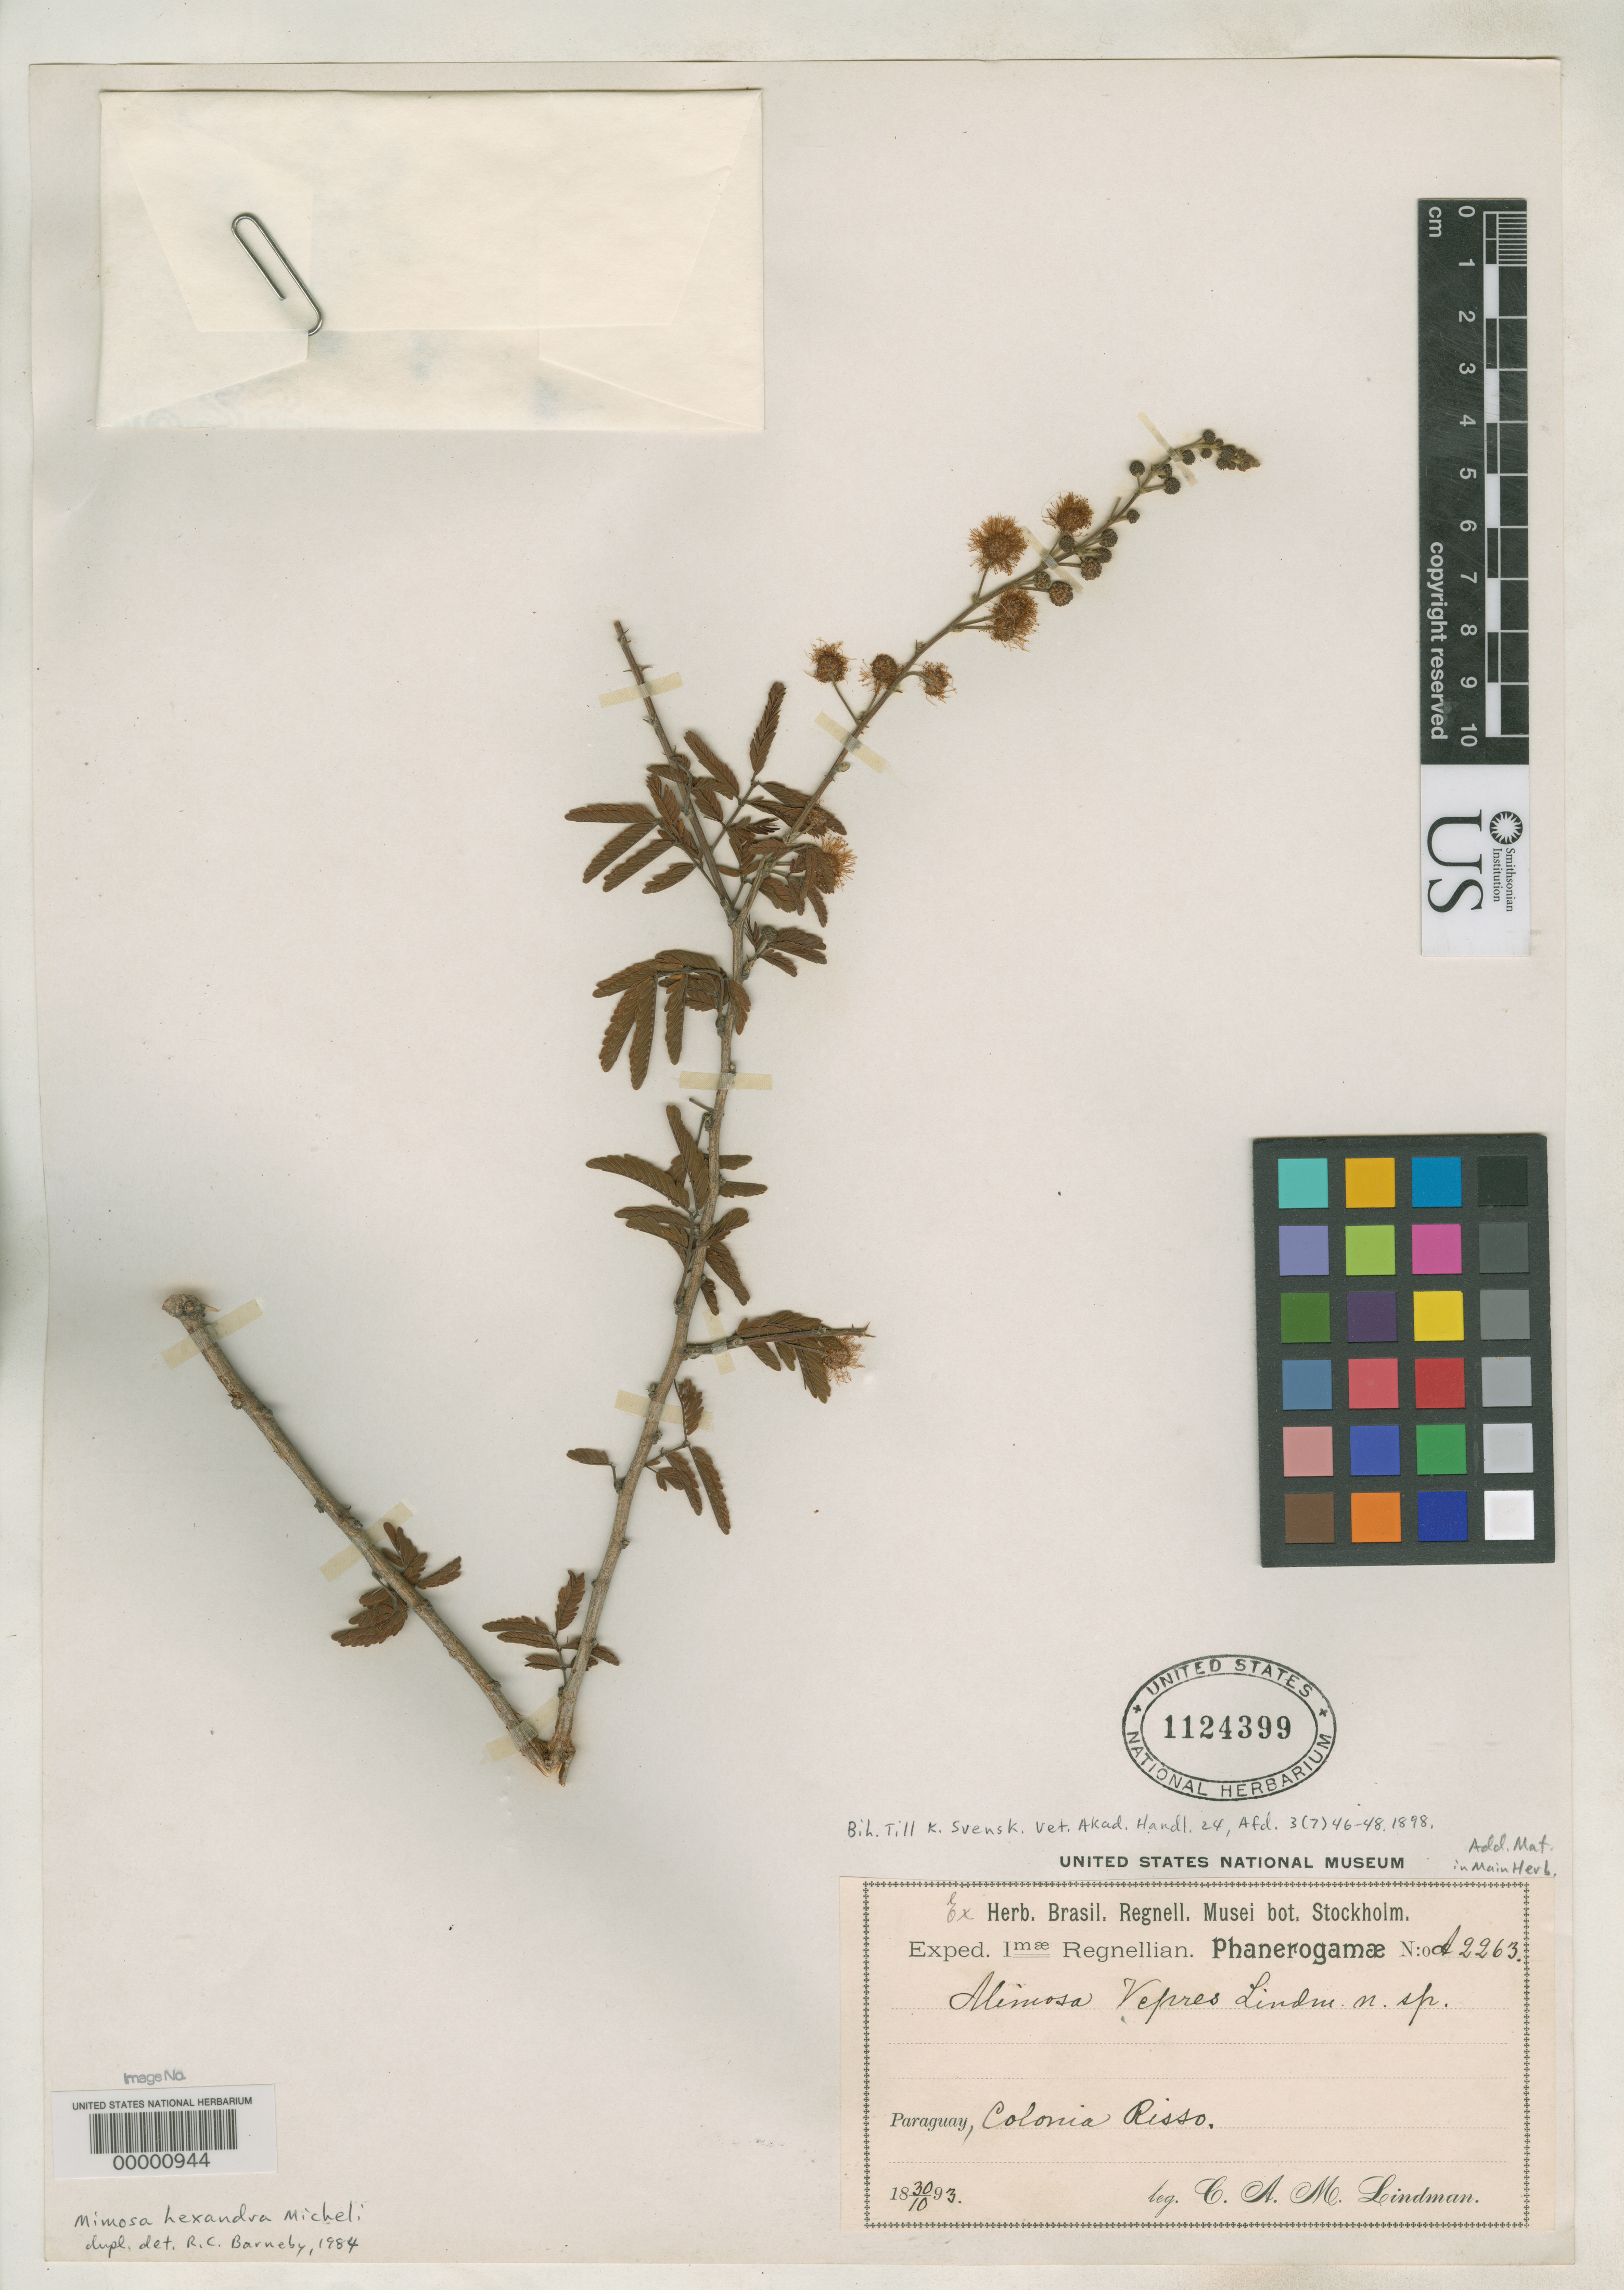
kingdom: Plantae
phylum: Tracheophyta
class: Magnoliopsida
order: Fabales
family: Fabaceae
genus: Mimosa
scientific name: Mimosa vepres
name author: Lindm.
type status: Type Fragment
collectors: C. A. M. Lindman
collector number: A2263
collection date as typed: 30 Oct 1893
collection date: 1893-10-30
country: Brazil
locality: Colonia Risso.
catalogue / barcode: US 1124399